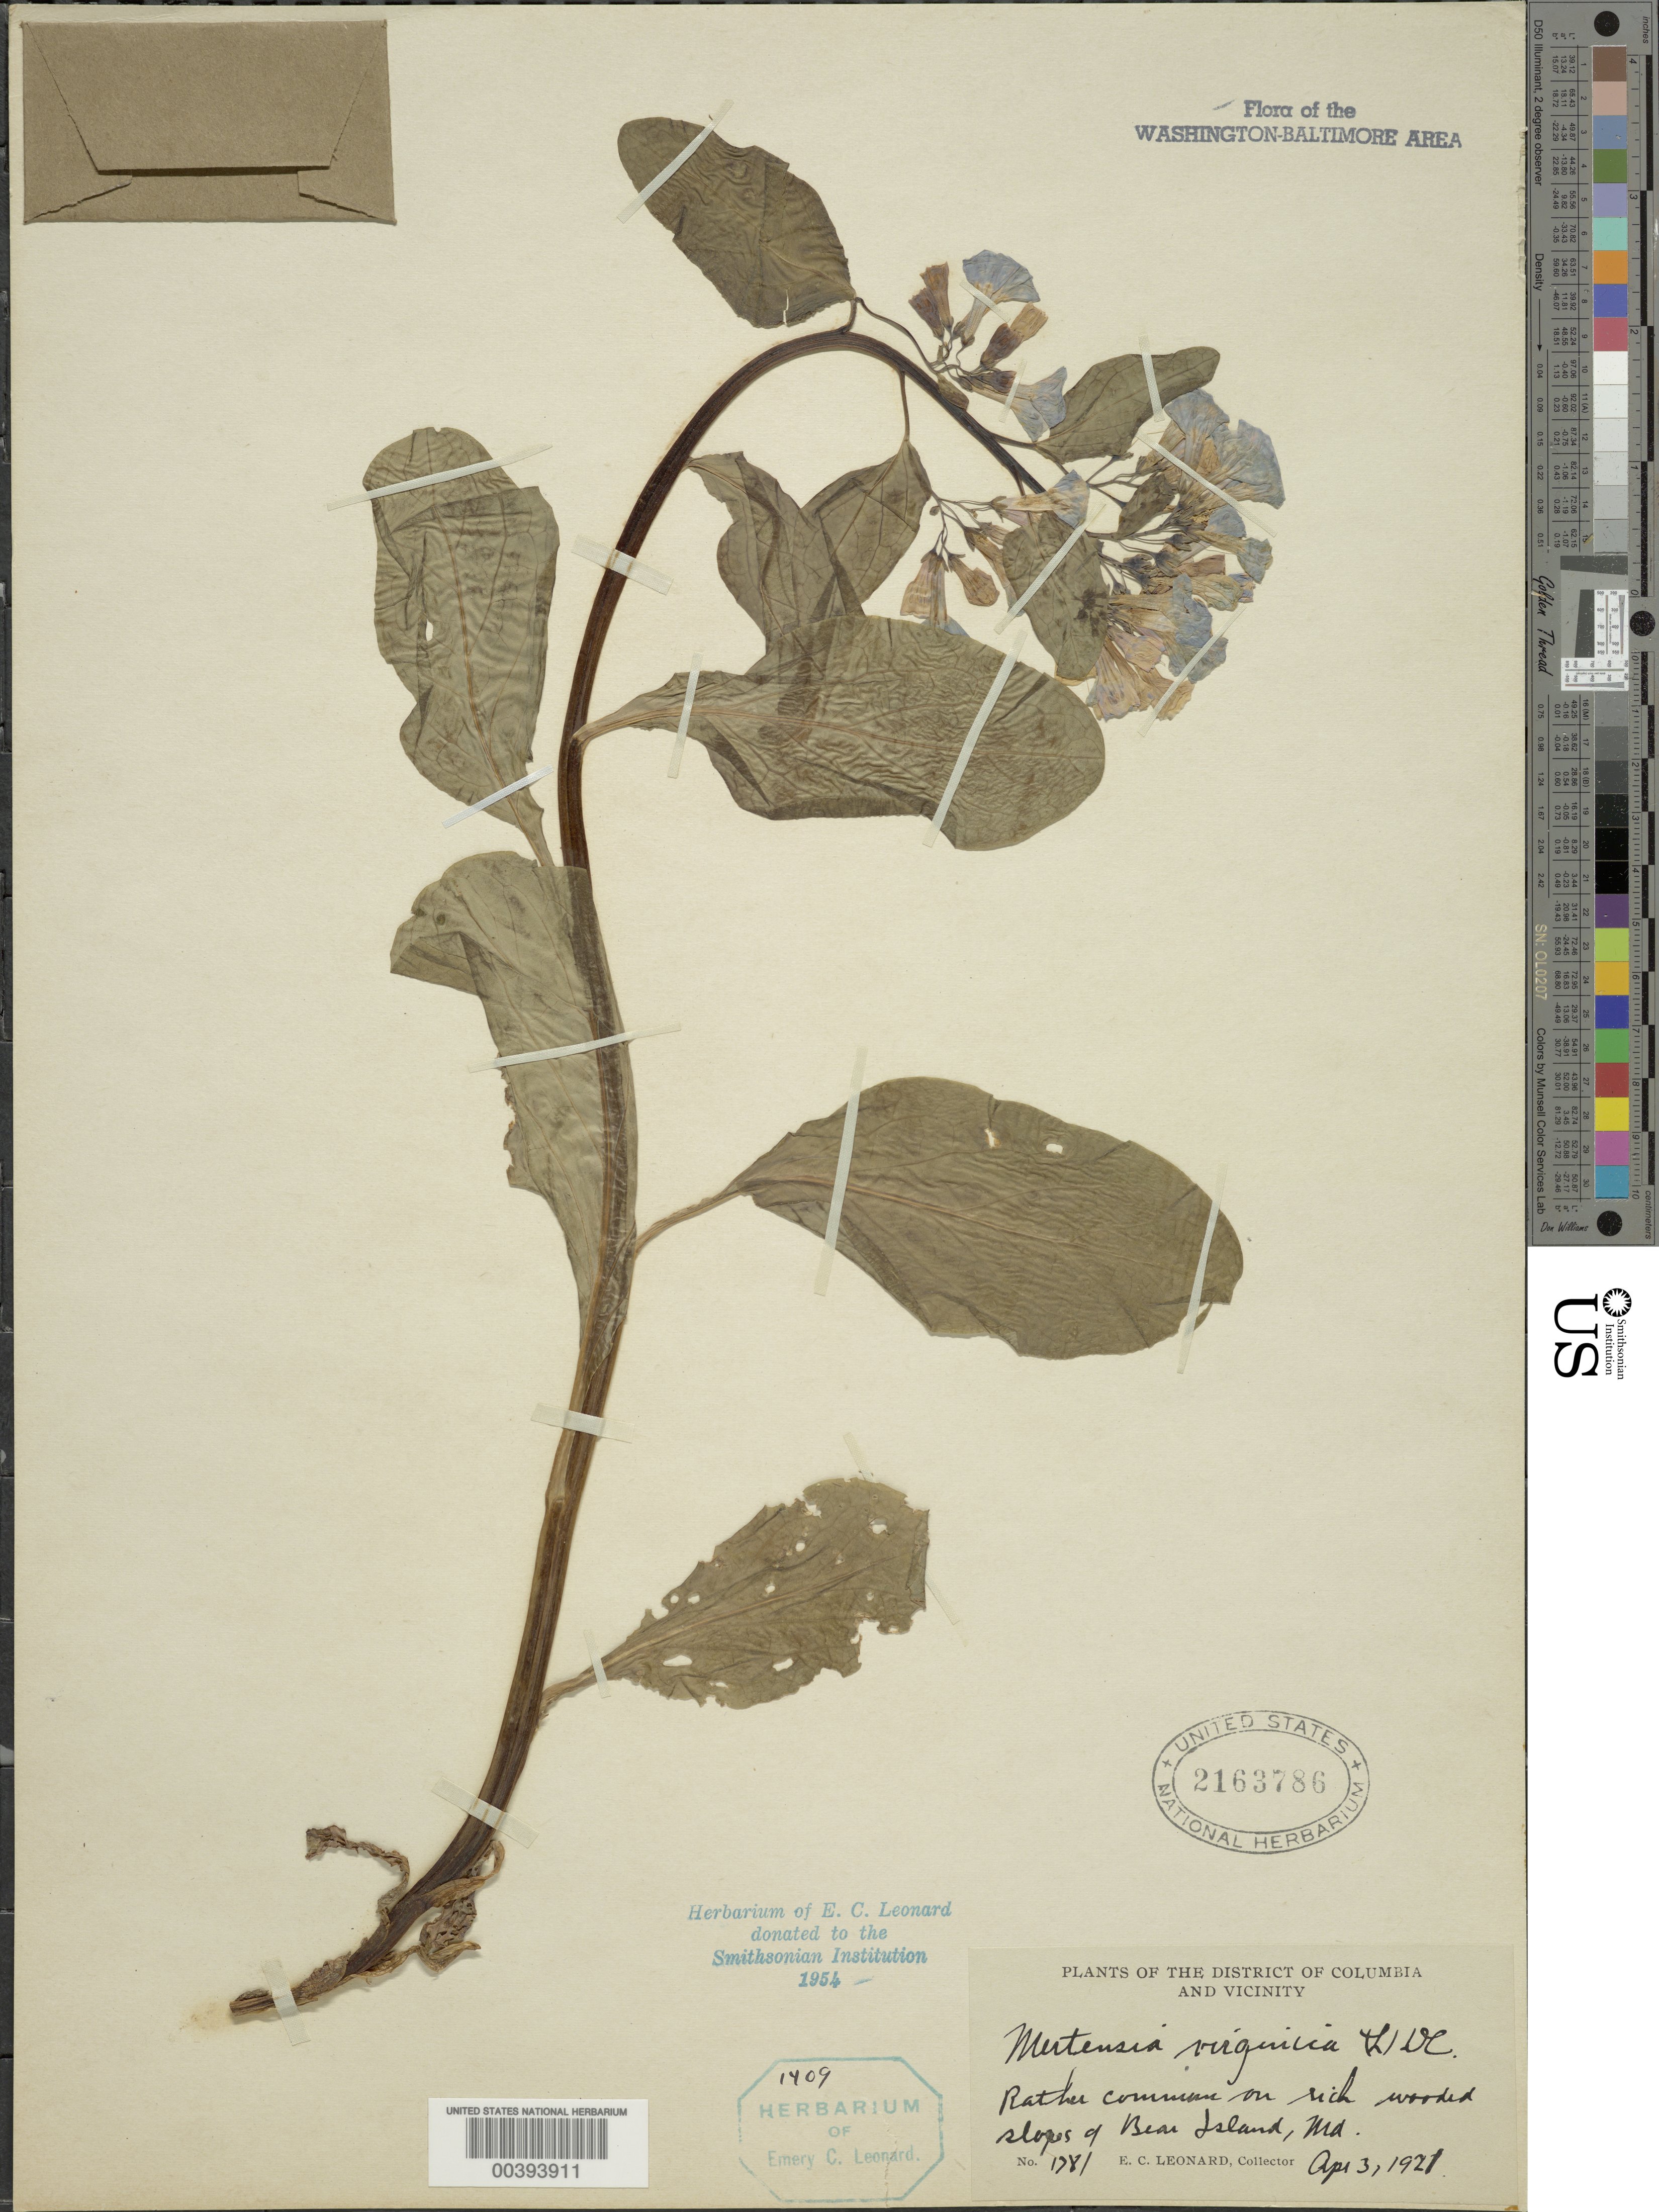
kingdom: Plantae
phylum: Tracheophyta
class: Magnoliopsida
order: Boraginales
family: Boraginaceae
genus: Mertensia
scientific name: Mertensia virginica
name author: (L.) Pers. ex Link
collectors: E. C. Leonard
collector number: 1781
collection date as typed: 03 Apr 1921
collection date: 1921-04-03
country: United States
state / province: Maryland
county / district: Montgomery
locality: Bear Island C. & O. Canal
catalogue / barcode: US 2163786